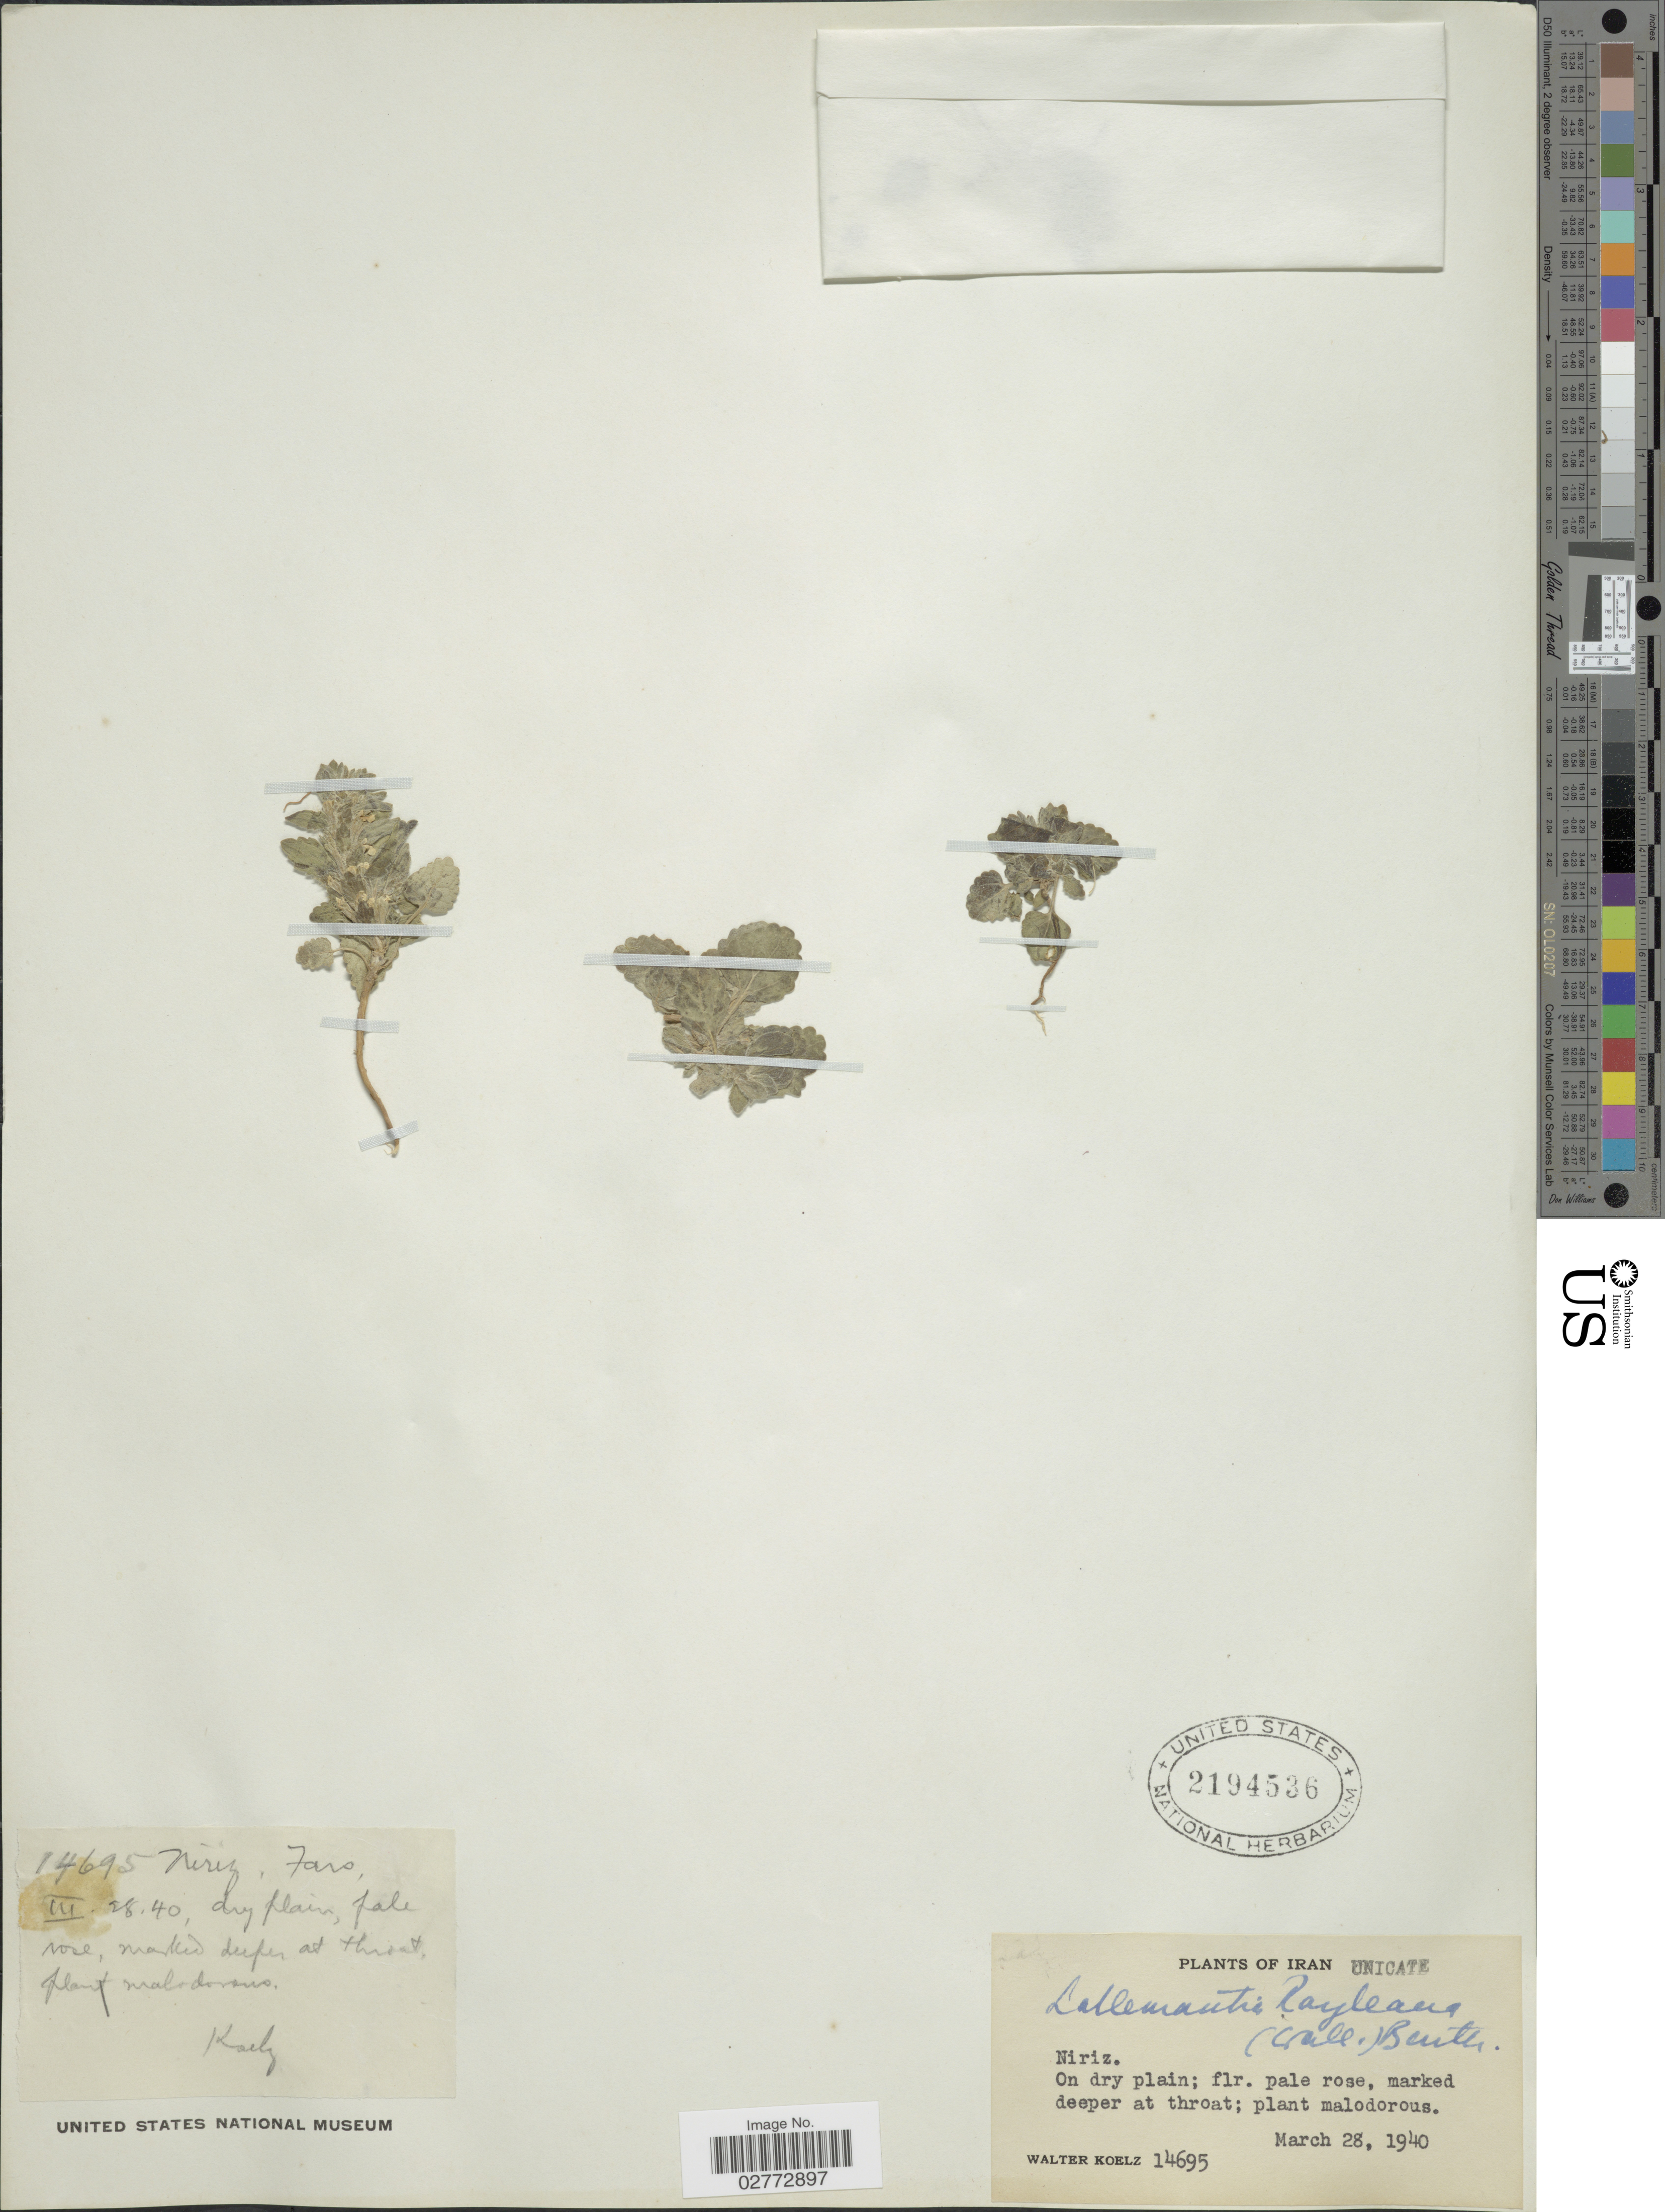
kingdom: Plantae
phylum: Tracheophyta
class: Magnoliopsida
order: Lamiales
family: Lamiaceae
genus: Lallemantia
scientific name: Lallemantia royleana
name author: (Benth.) Benth.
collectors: W. N. Koelz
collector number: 14695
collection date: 1940-03-28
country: Iran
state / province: Fars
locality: Niriz, Fars.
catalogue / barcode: US 2194536